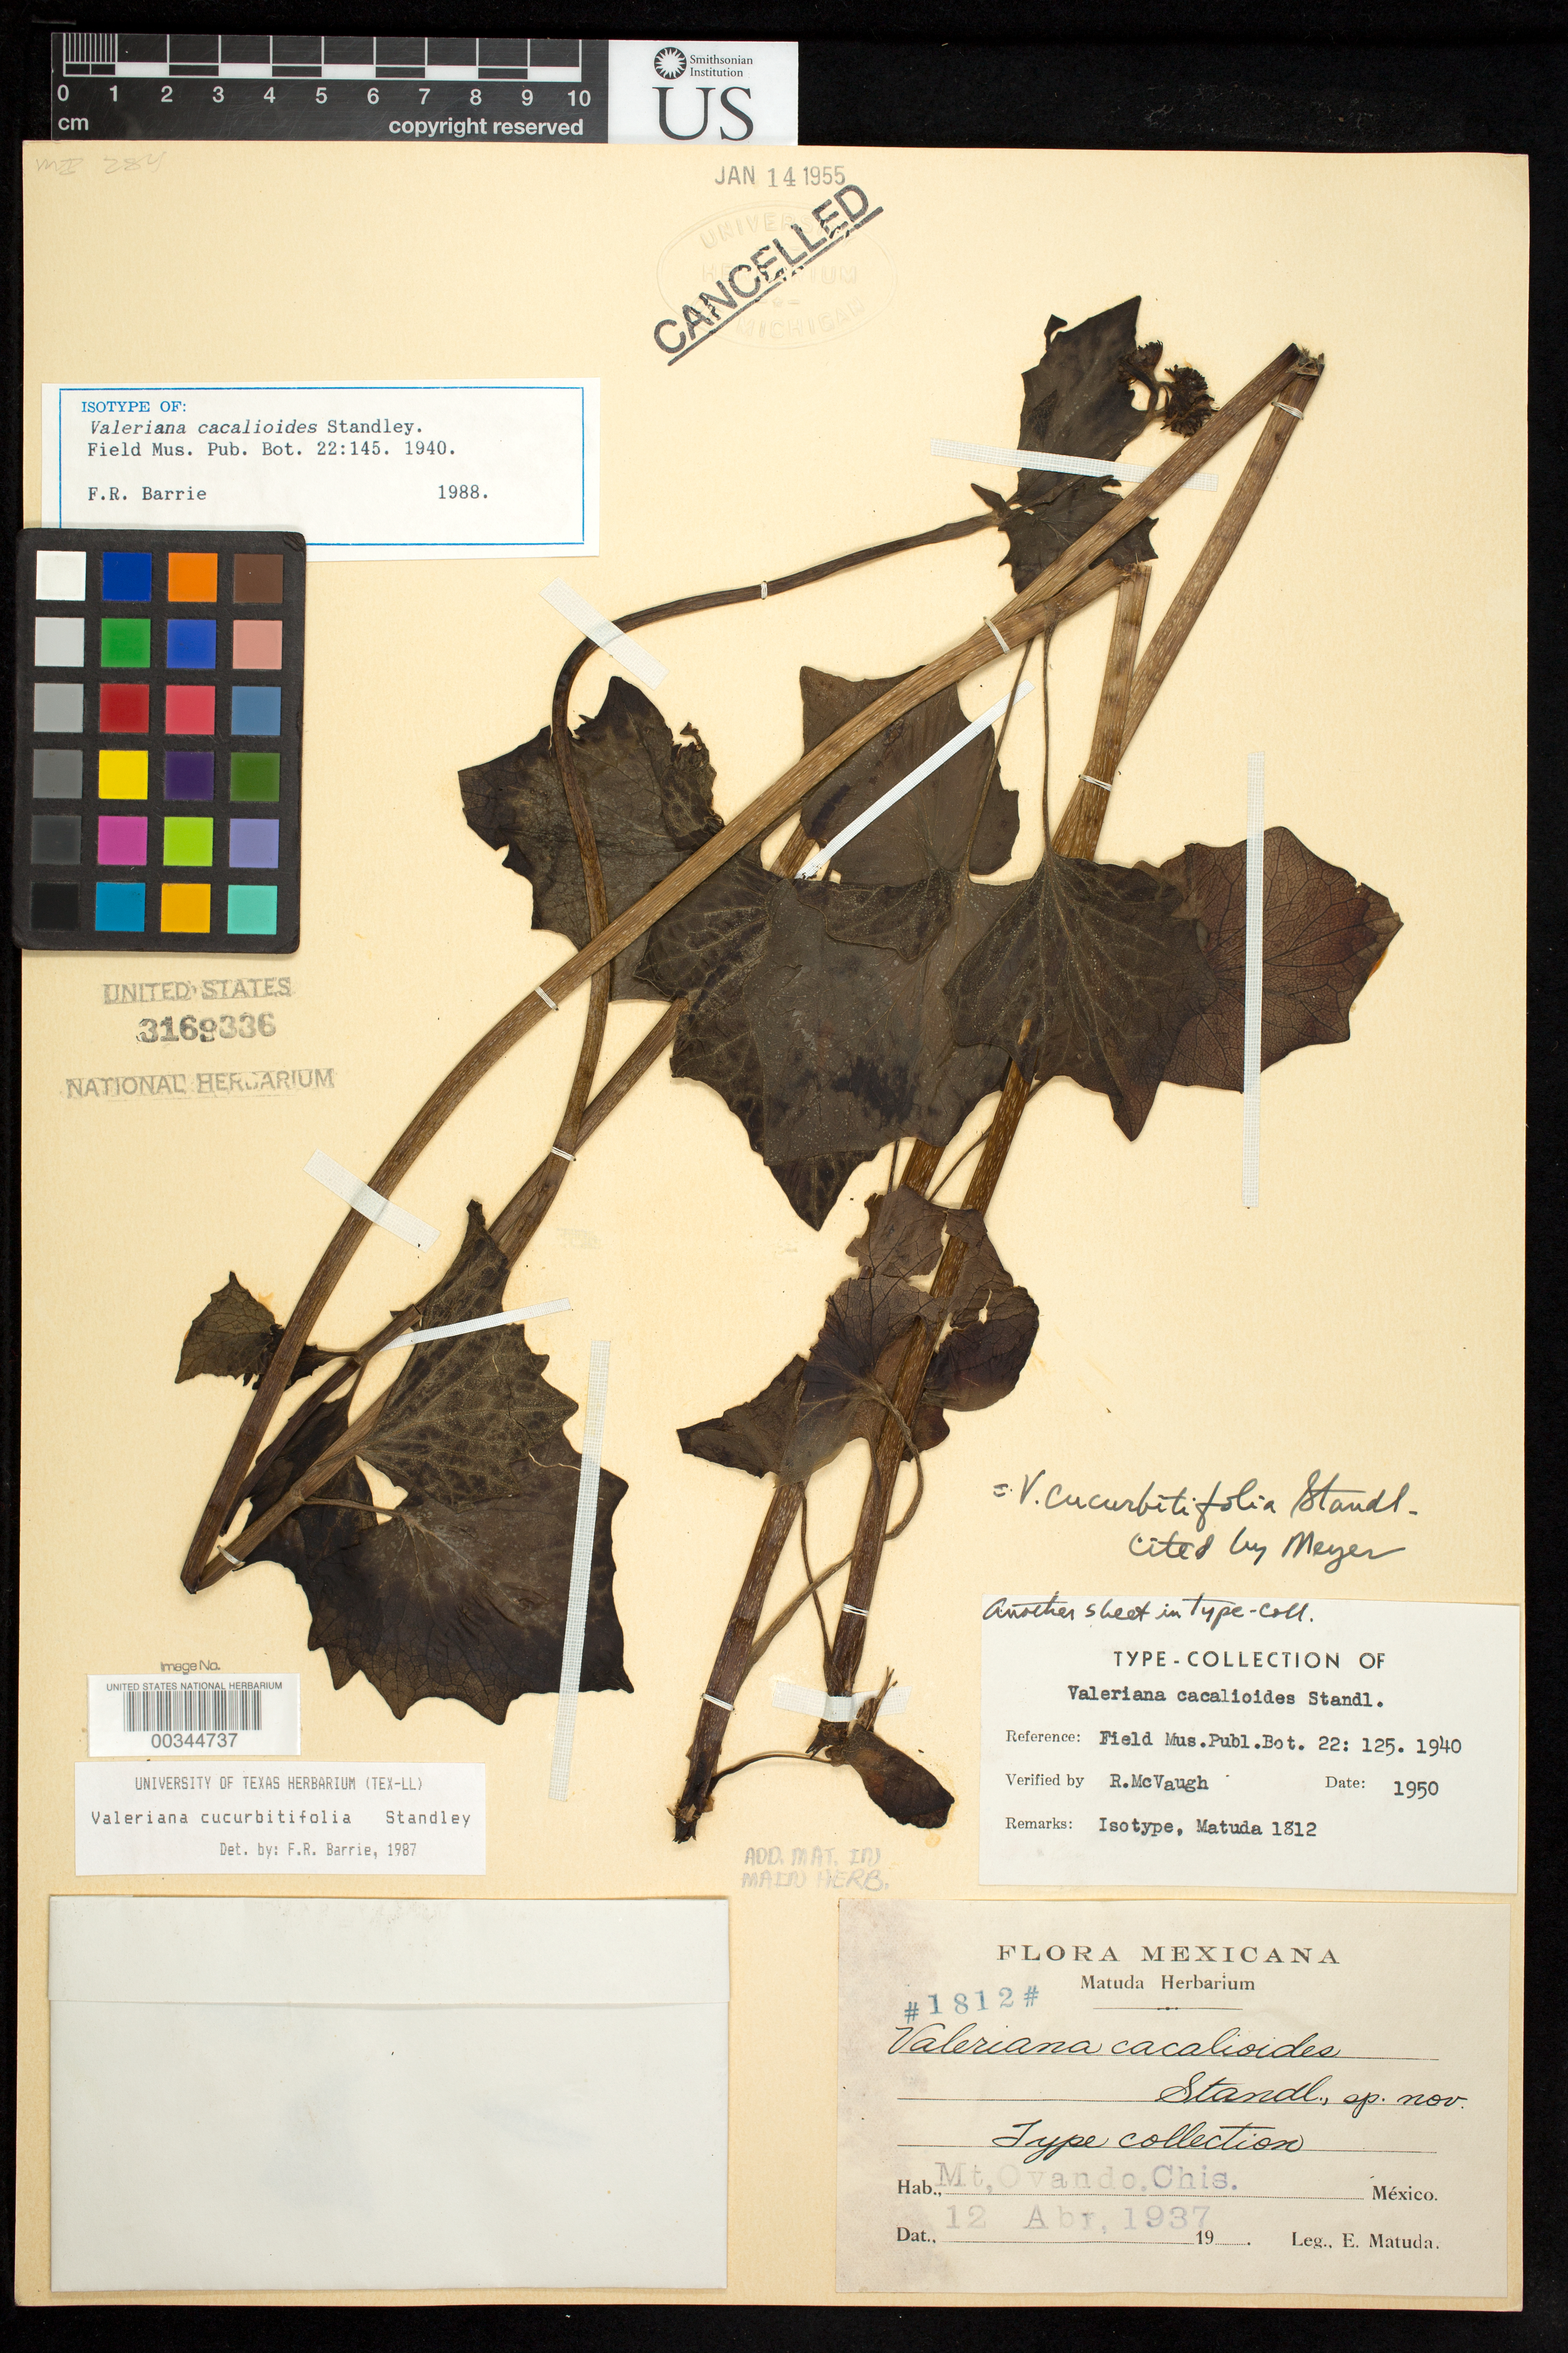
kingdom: Plantae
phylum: Tracheophyta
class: Magnoliopsida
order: Dipsacales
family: Caprifoliaceae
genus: Valeriana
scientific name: Valeriana cacalioides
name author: Standl.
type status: Isotype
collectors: E. Matuda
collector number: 1812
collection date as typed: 12 Apr 1937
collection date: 1937-04-12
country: Mexico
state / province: Chiapas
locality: Mt. Ovando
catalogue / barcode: US 3169336